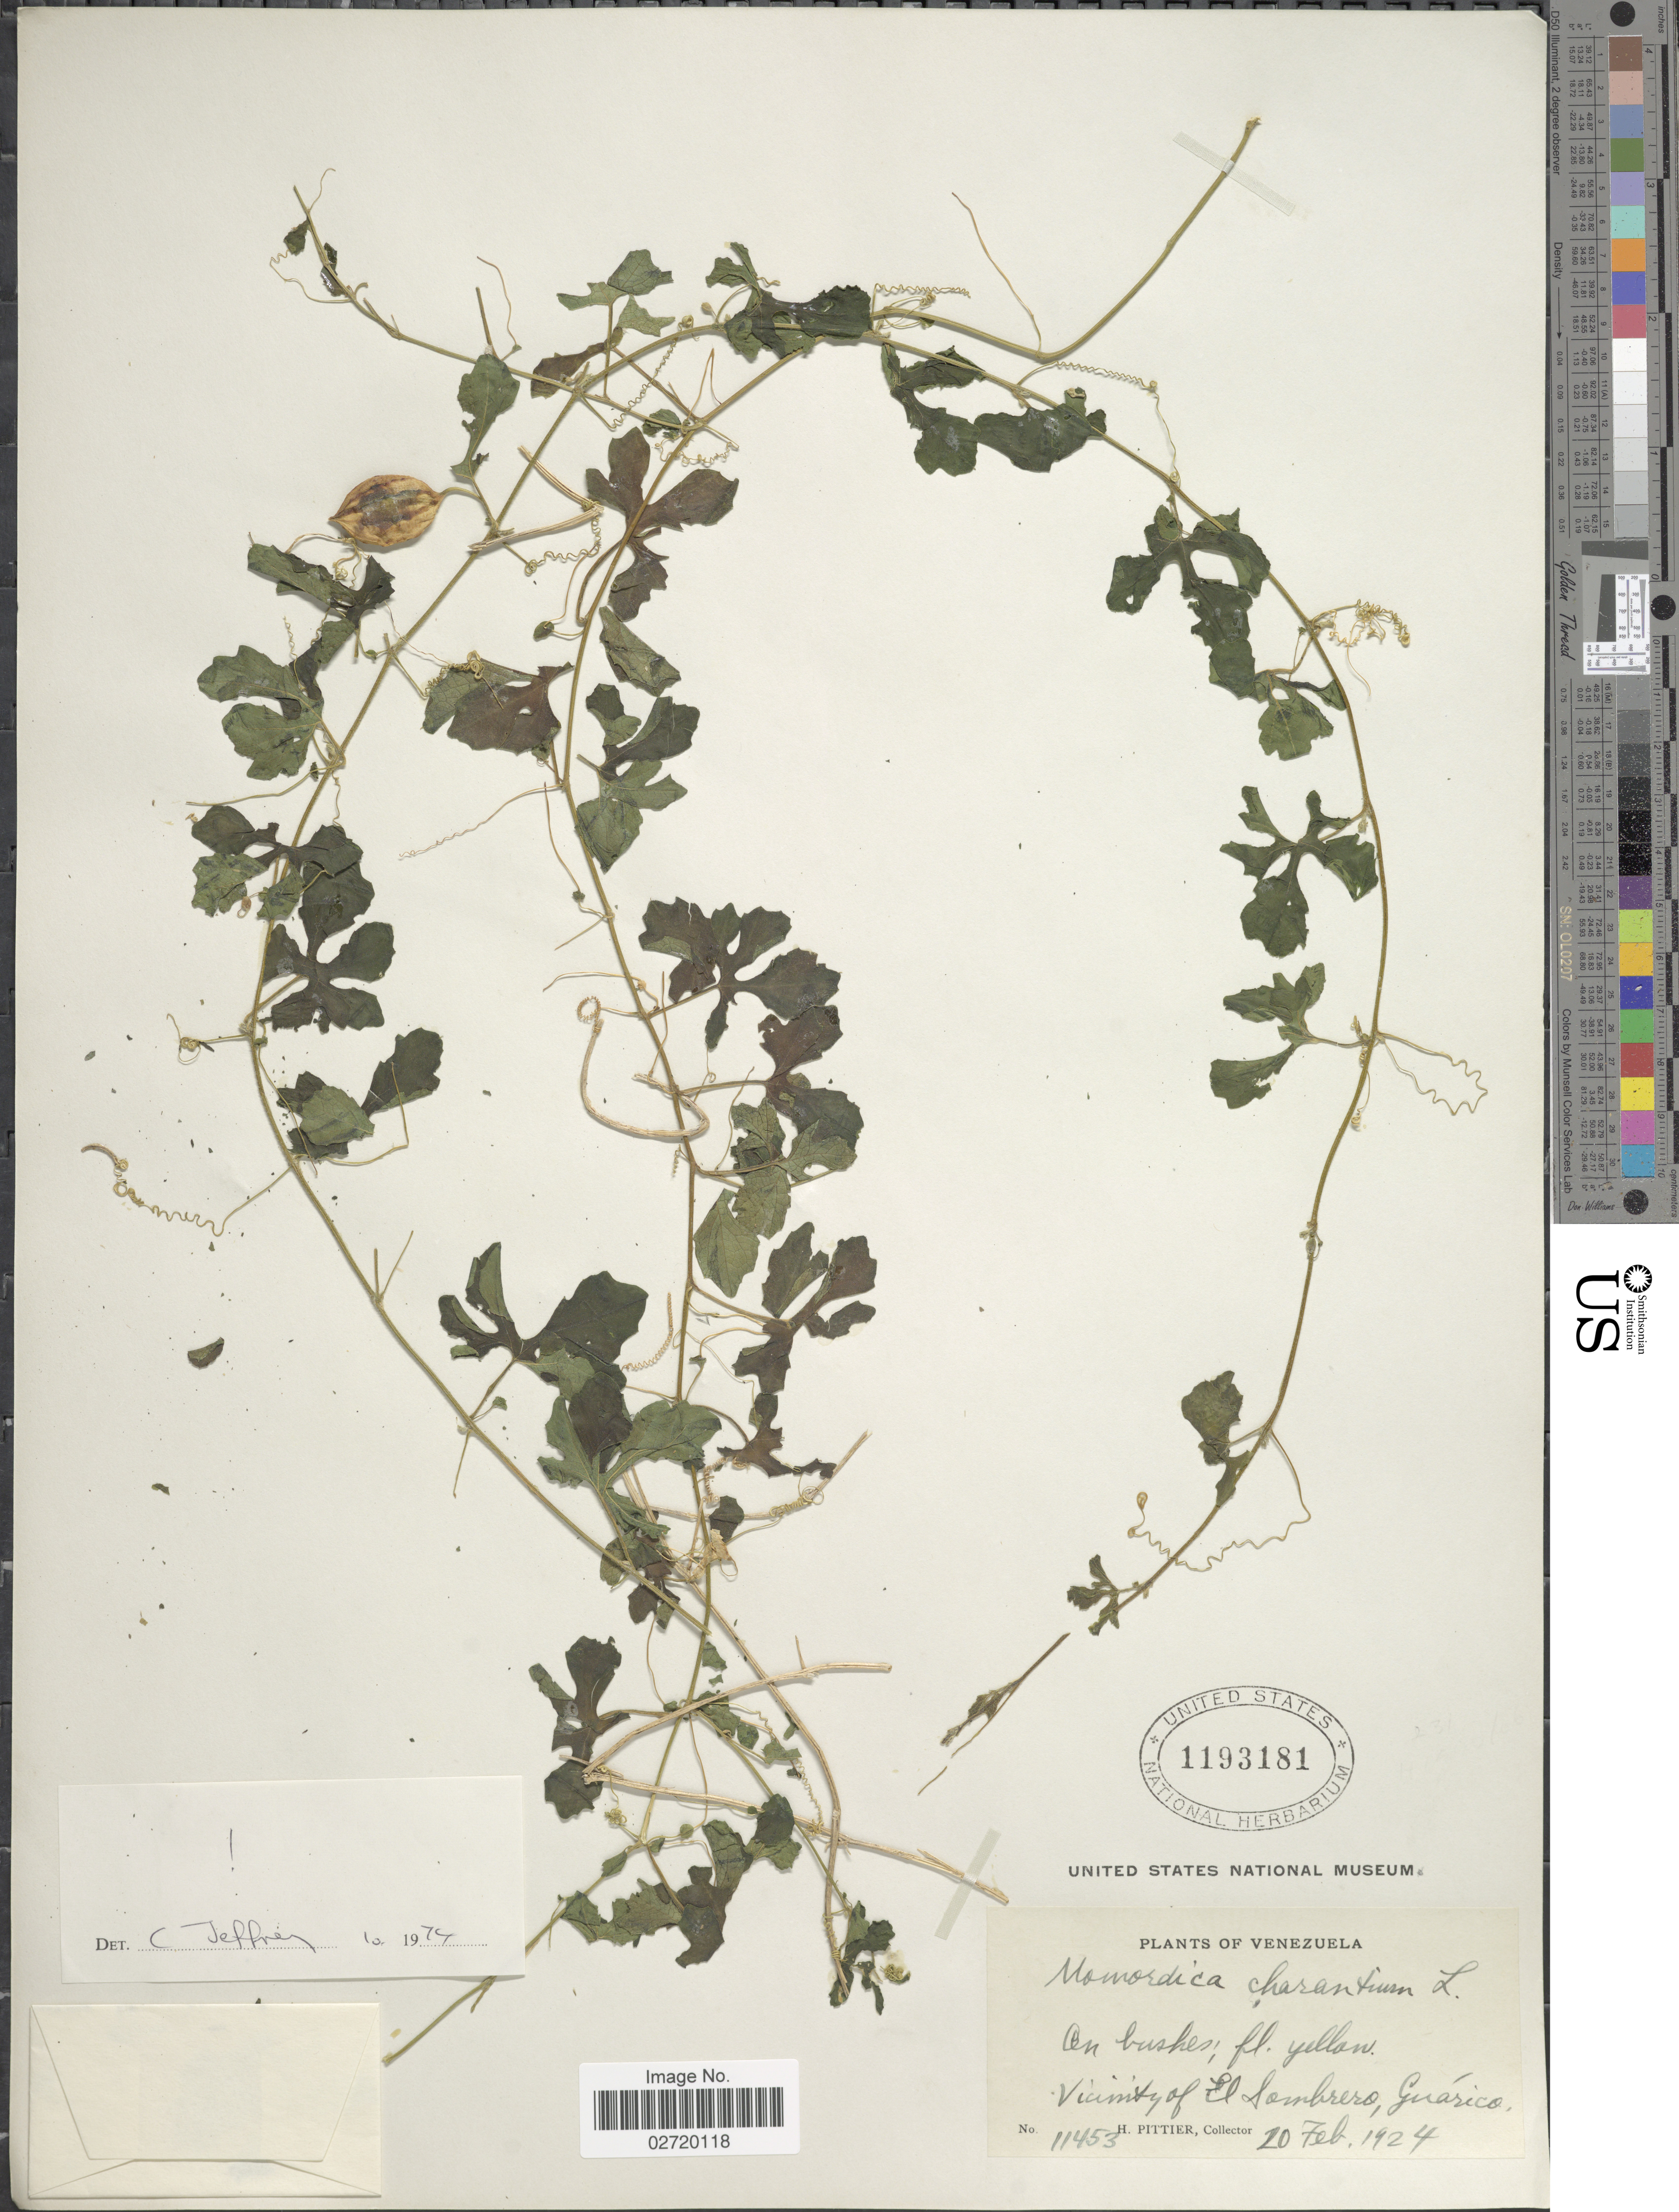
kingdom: Plantae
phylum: Tracheophyta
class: Magnoliopsida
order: Cucurbitales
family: Cucurbitaceae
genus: Momordica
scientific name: Momordica charantia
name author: L.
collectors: H. F. Pittier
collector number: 11453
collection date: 1924-02-20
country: Venezuela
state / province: Guárico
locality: Vicinity of El Lombrero, Guarico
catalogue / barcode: US 1193181